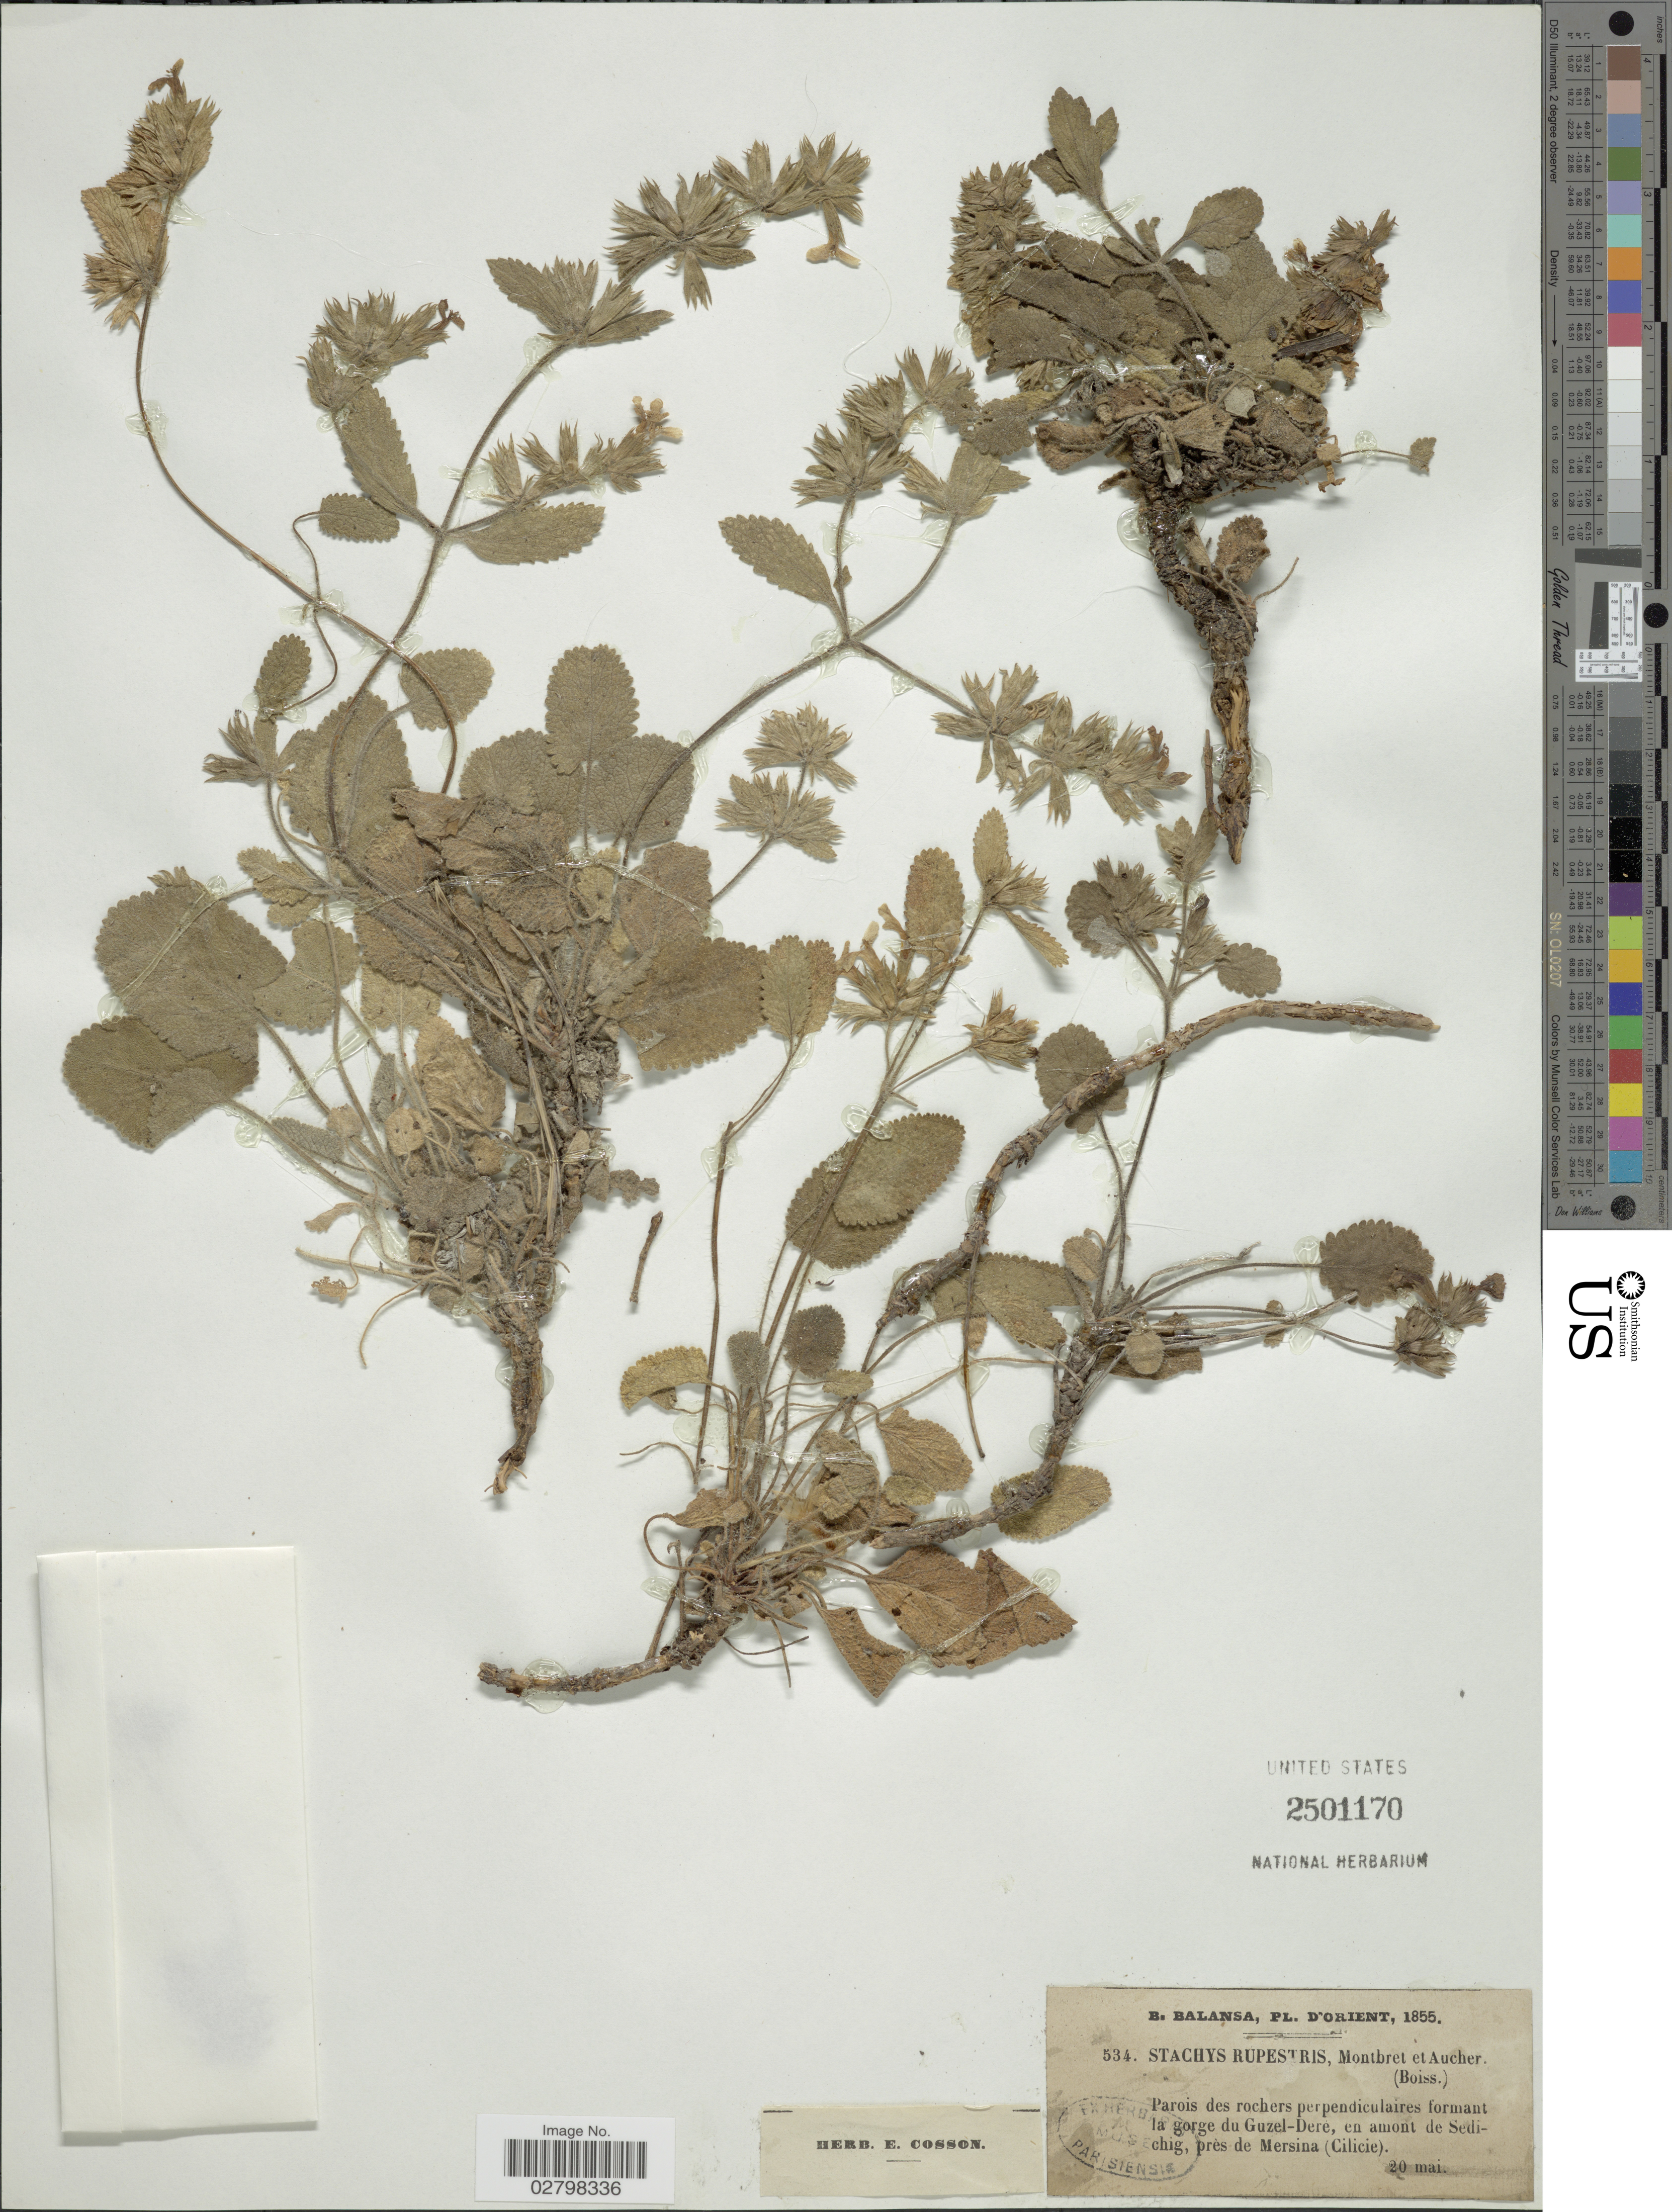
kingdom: Plantae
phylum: Tracheophyta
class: Magnoliopsida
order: Lamiales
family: Lamiaceae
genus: Stachys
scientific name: Stachys rupestris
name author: Montbret & Aucher ex Benth.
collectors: B. Balansa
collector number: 534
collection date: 1855-05-20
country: Turkey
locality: Orient. Parois des rochers perpendiculaires formant la gorge du Guzel-Dere, en amont de Sedichig, près de Mersina (Cilicie).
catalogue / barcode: US 2501170